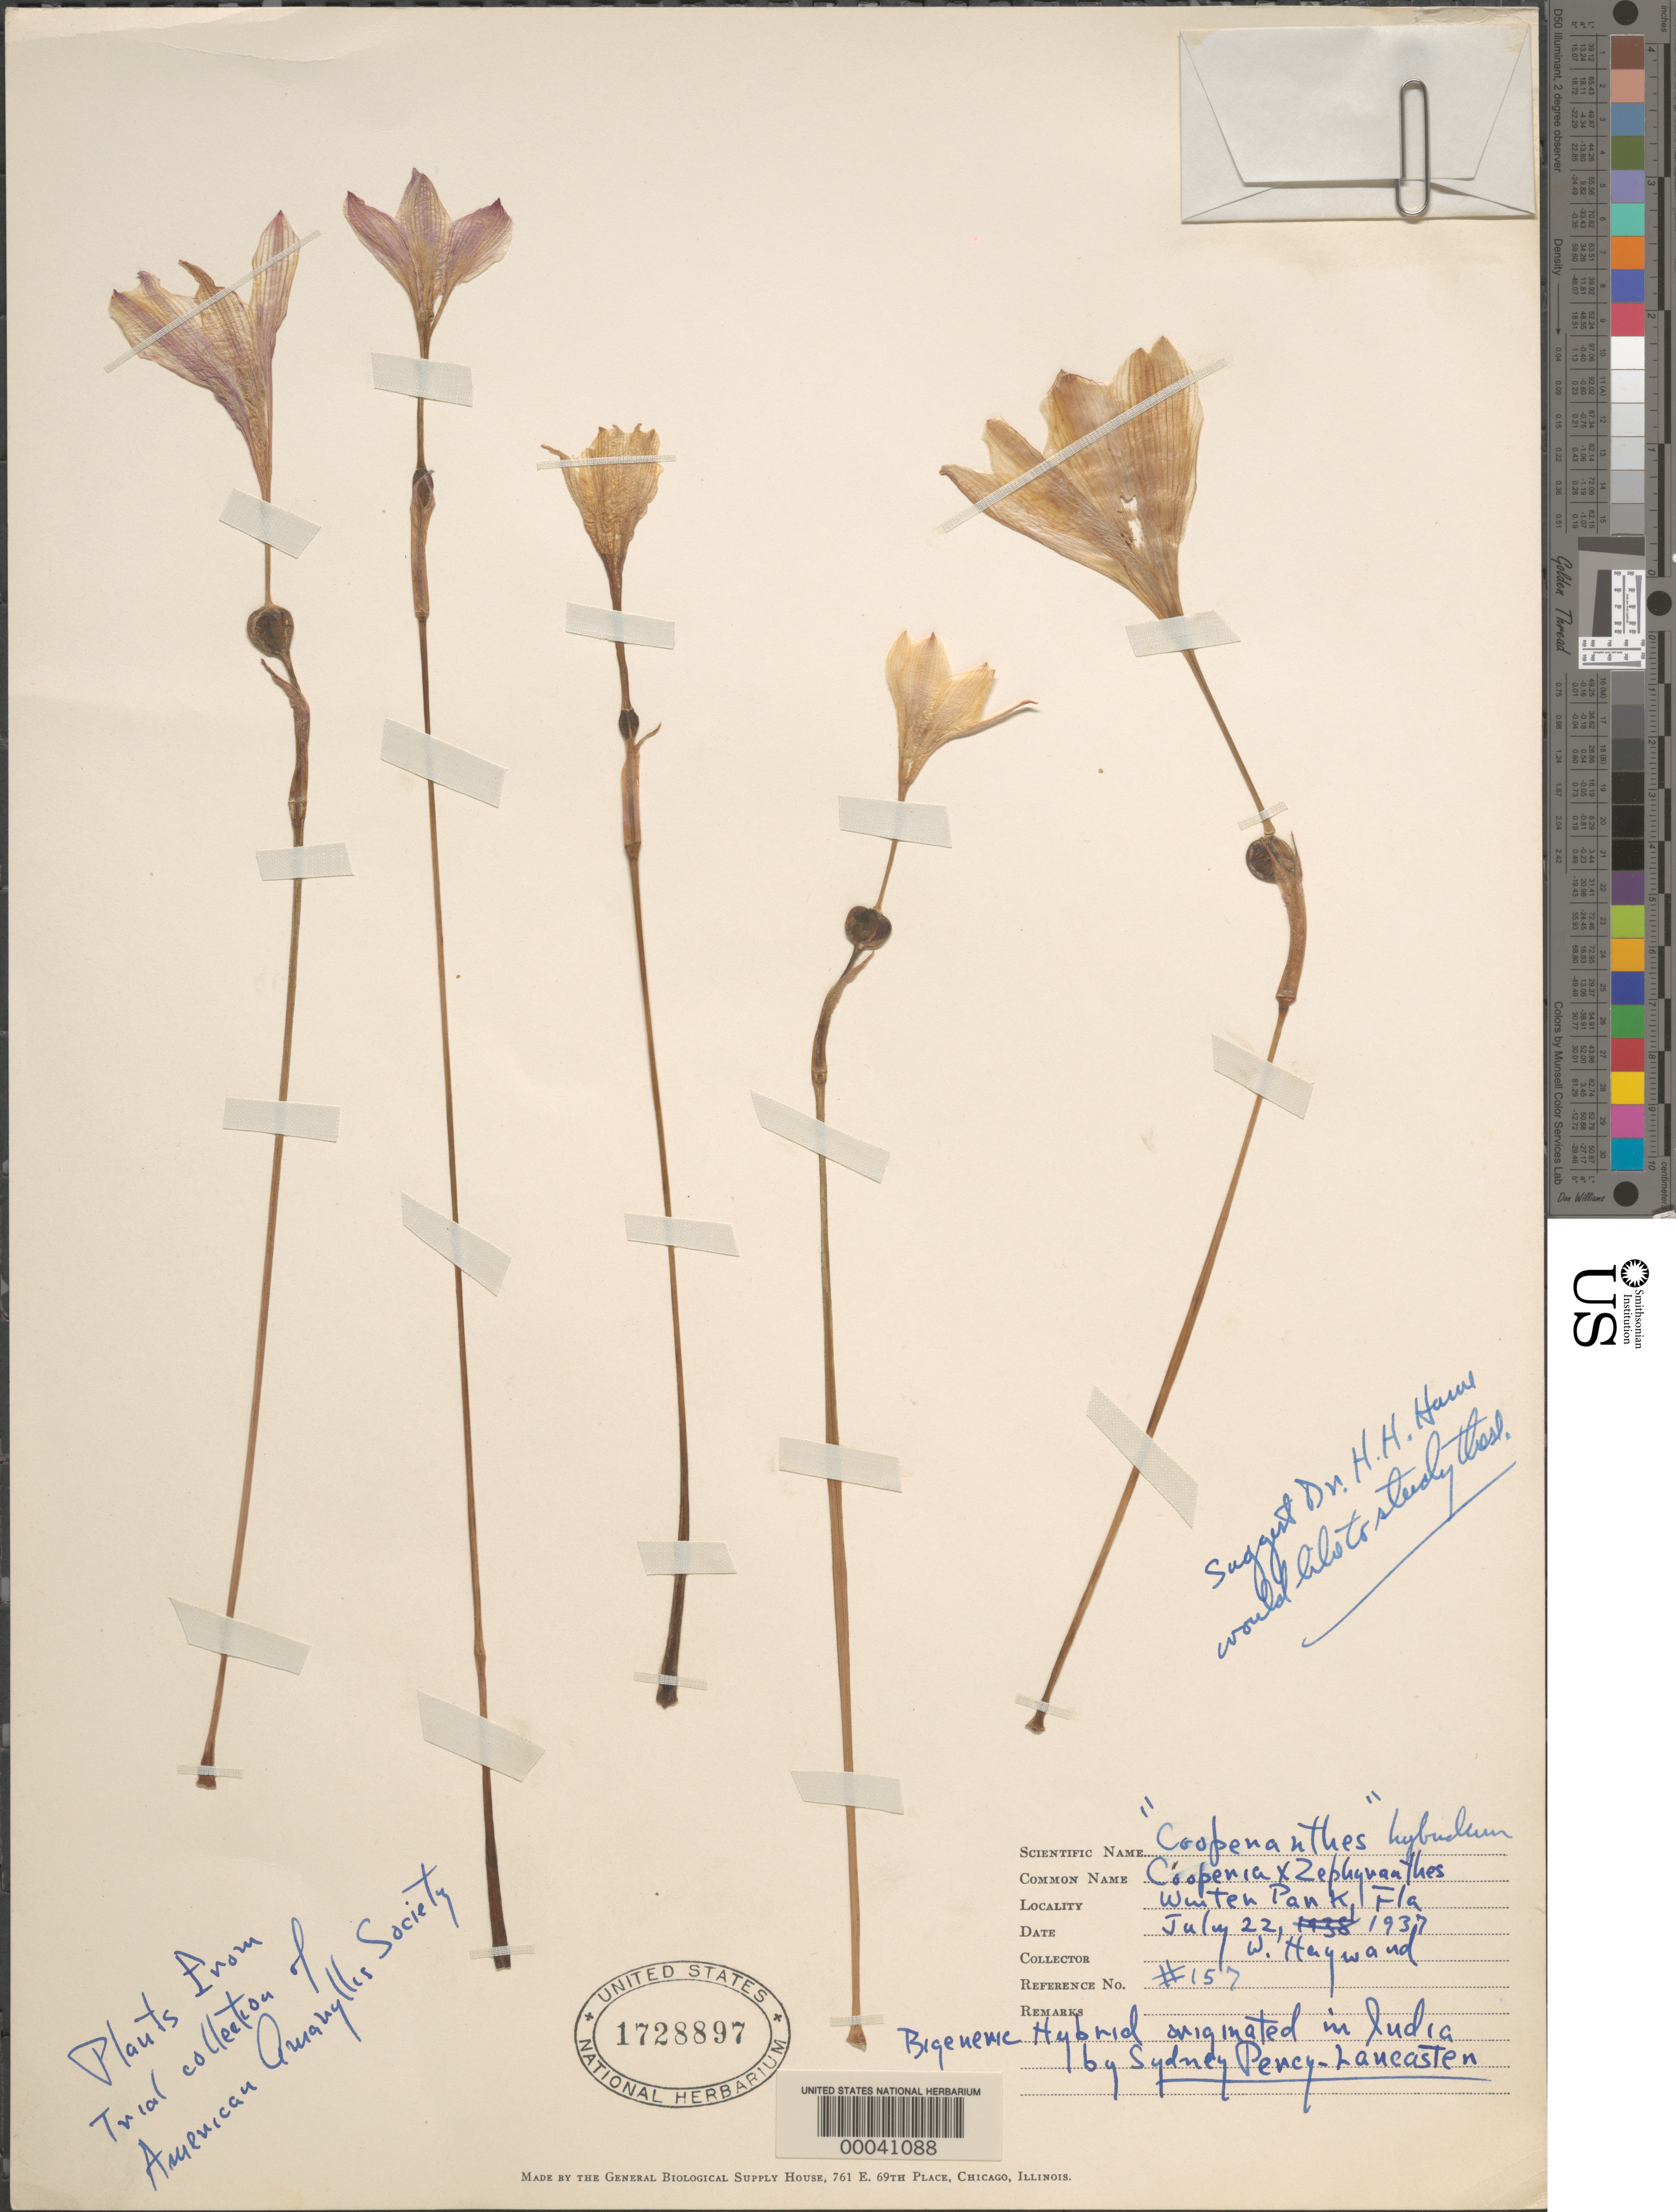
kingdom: Plantae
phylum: Tracheophyta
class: Liliopsida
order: Asparagales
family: Amaryllidaceae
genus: Cooperanthes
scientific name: x Cooperanthes sp.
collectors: W. Hayward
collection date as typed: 22 Jul 1937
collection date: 1937-07-22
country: United States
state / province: Florida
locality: Winter park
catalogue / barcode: US 1728897